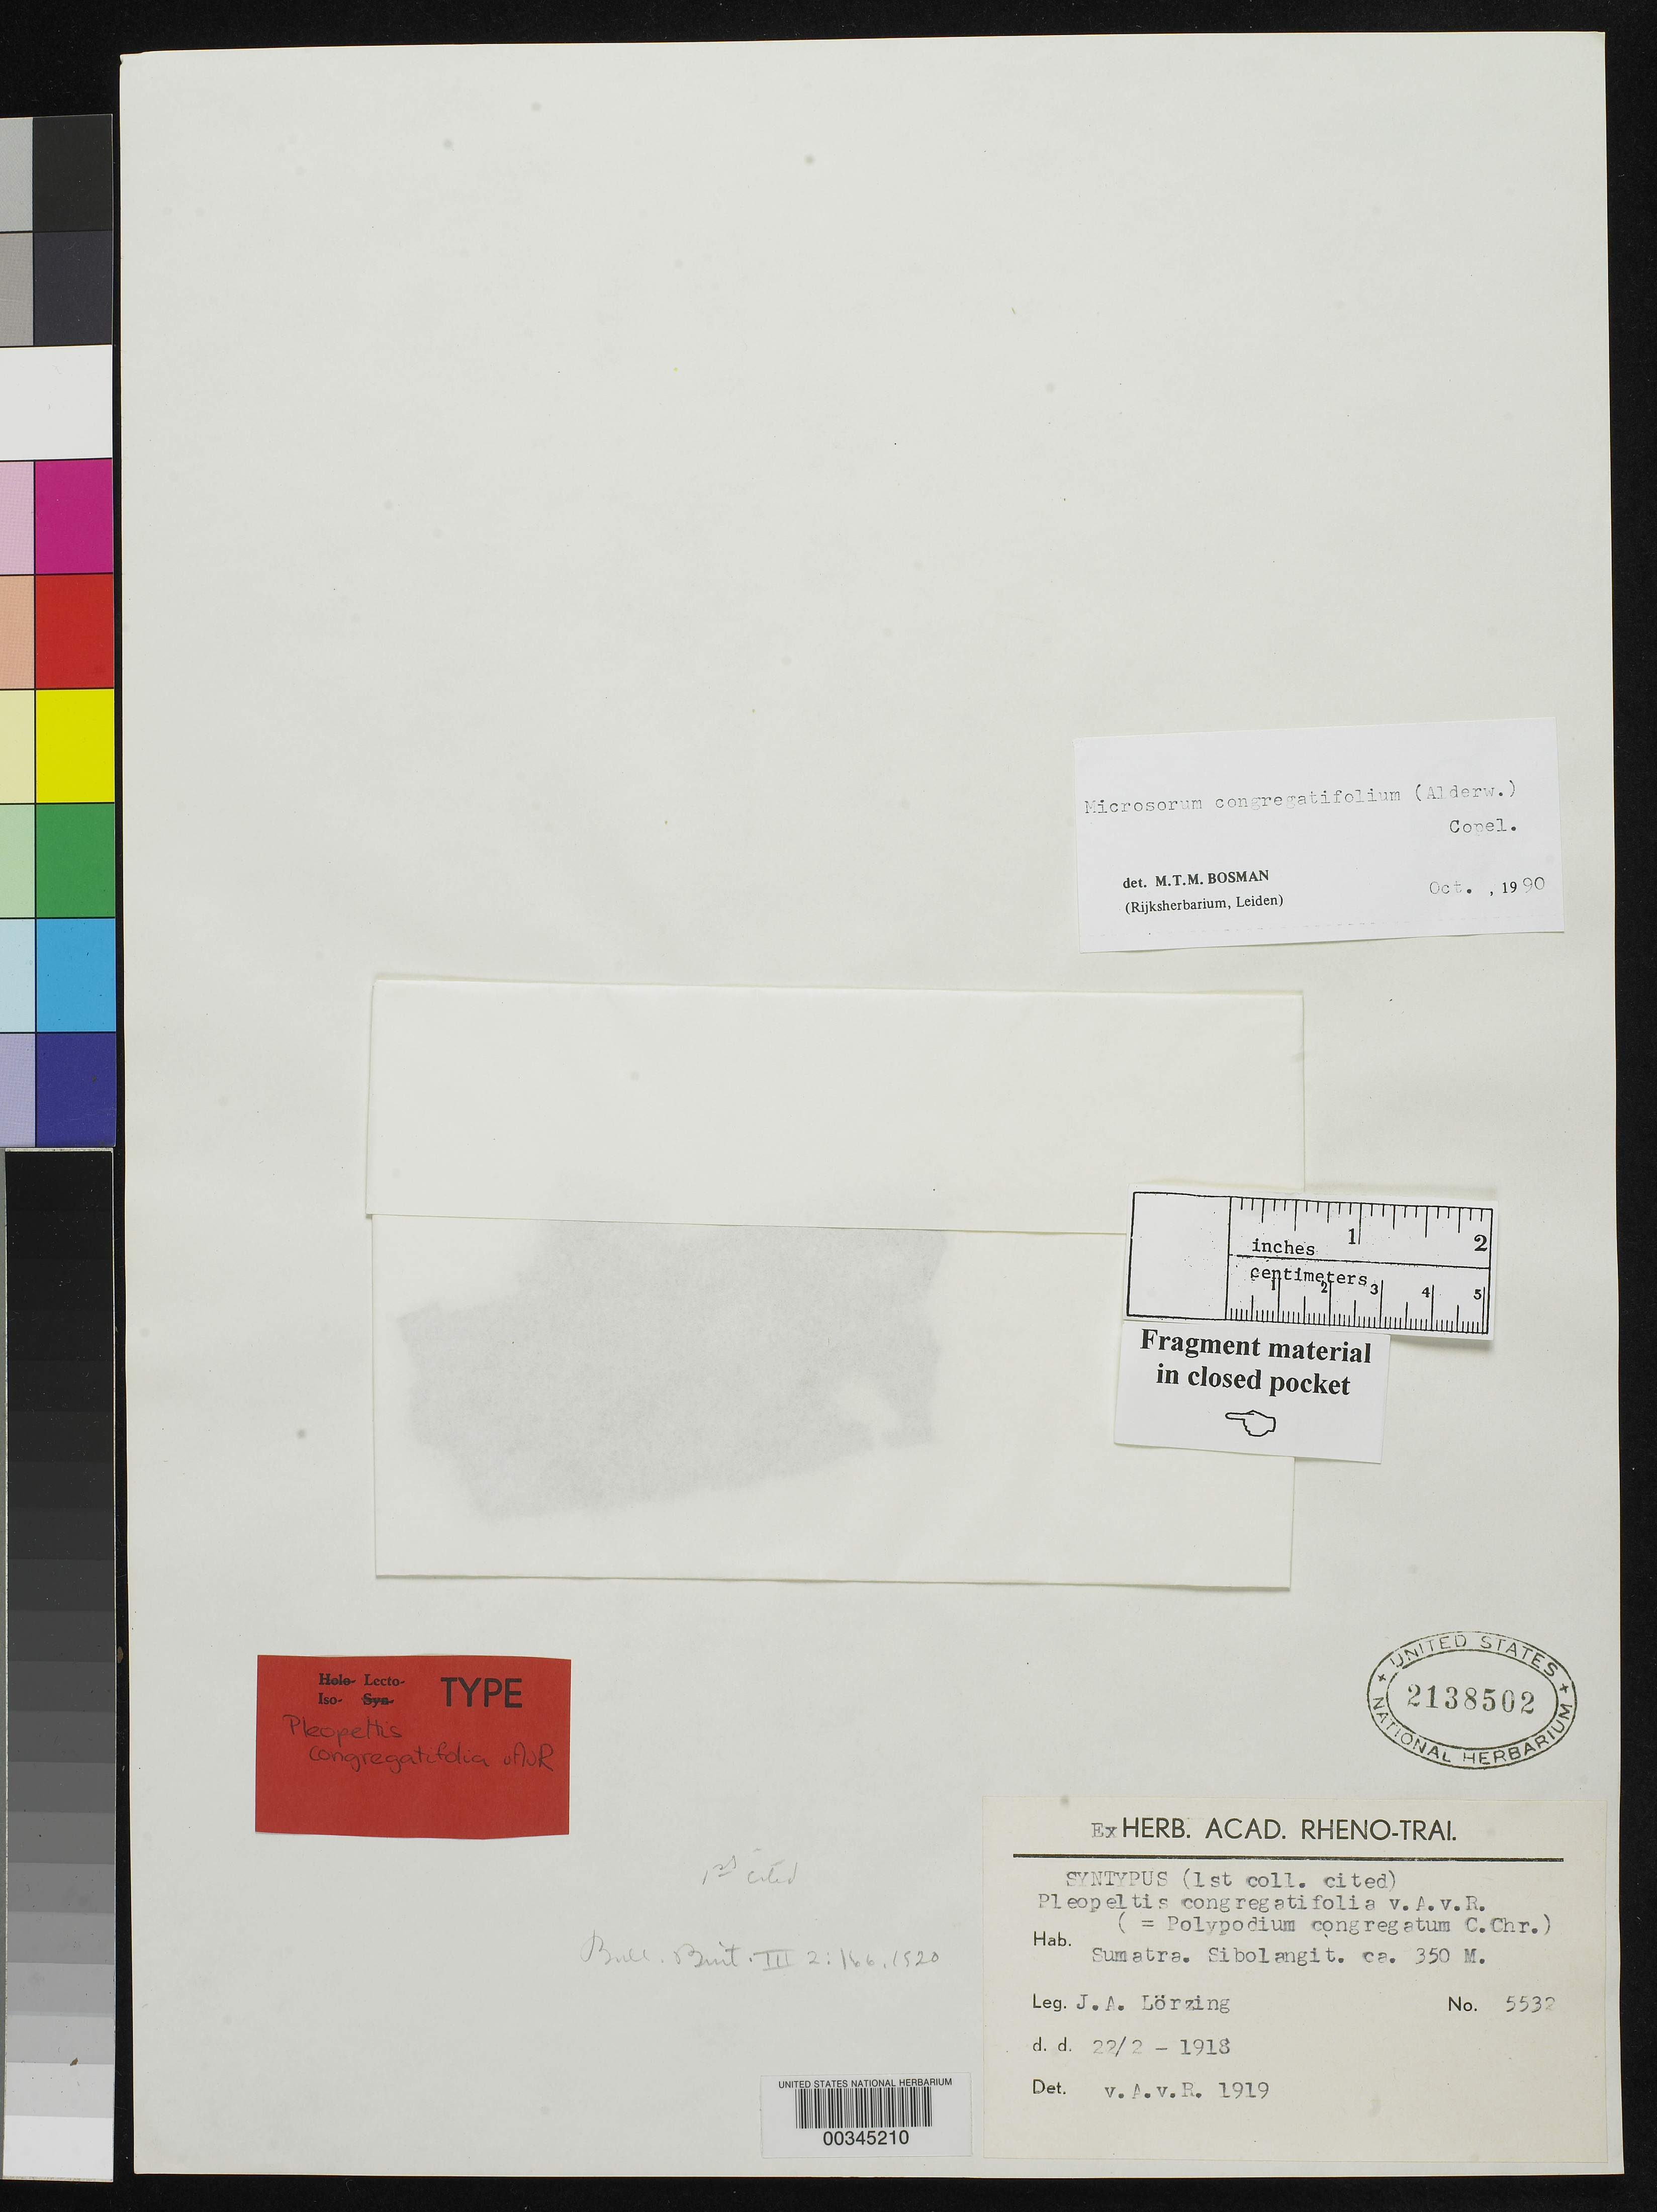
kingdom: Plantae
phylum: Tracheophyta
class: Polypodiopsida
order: Polypodiales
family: Polypodiaceae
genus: Pleopeltis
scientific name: Pleopeltis congregatifolia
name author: Alderw.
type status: Syntype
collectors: J. Lorzing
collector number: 5532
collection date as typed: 1919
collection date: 1919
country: Indonesia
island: Sumatra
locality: Sibolangit.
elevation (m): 350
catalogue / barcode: US 2138502